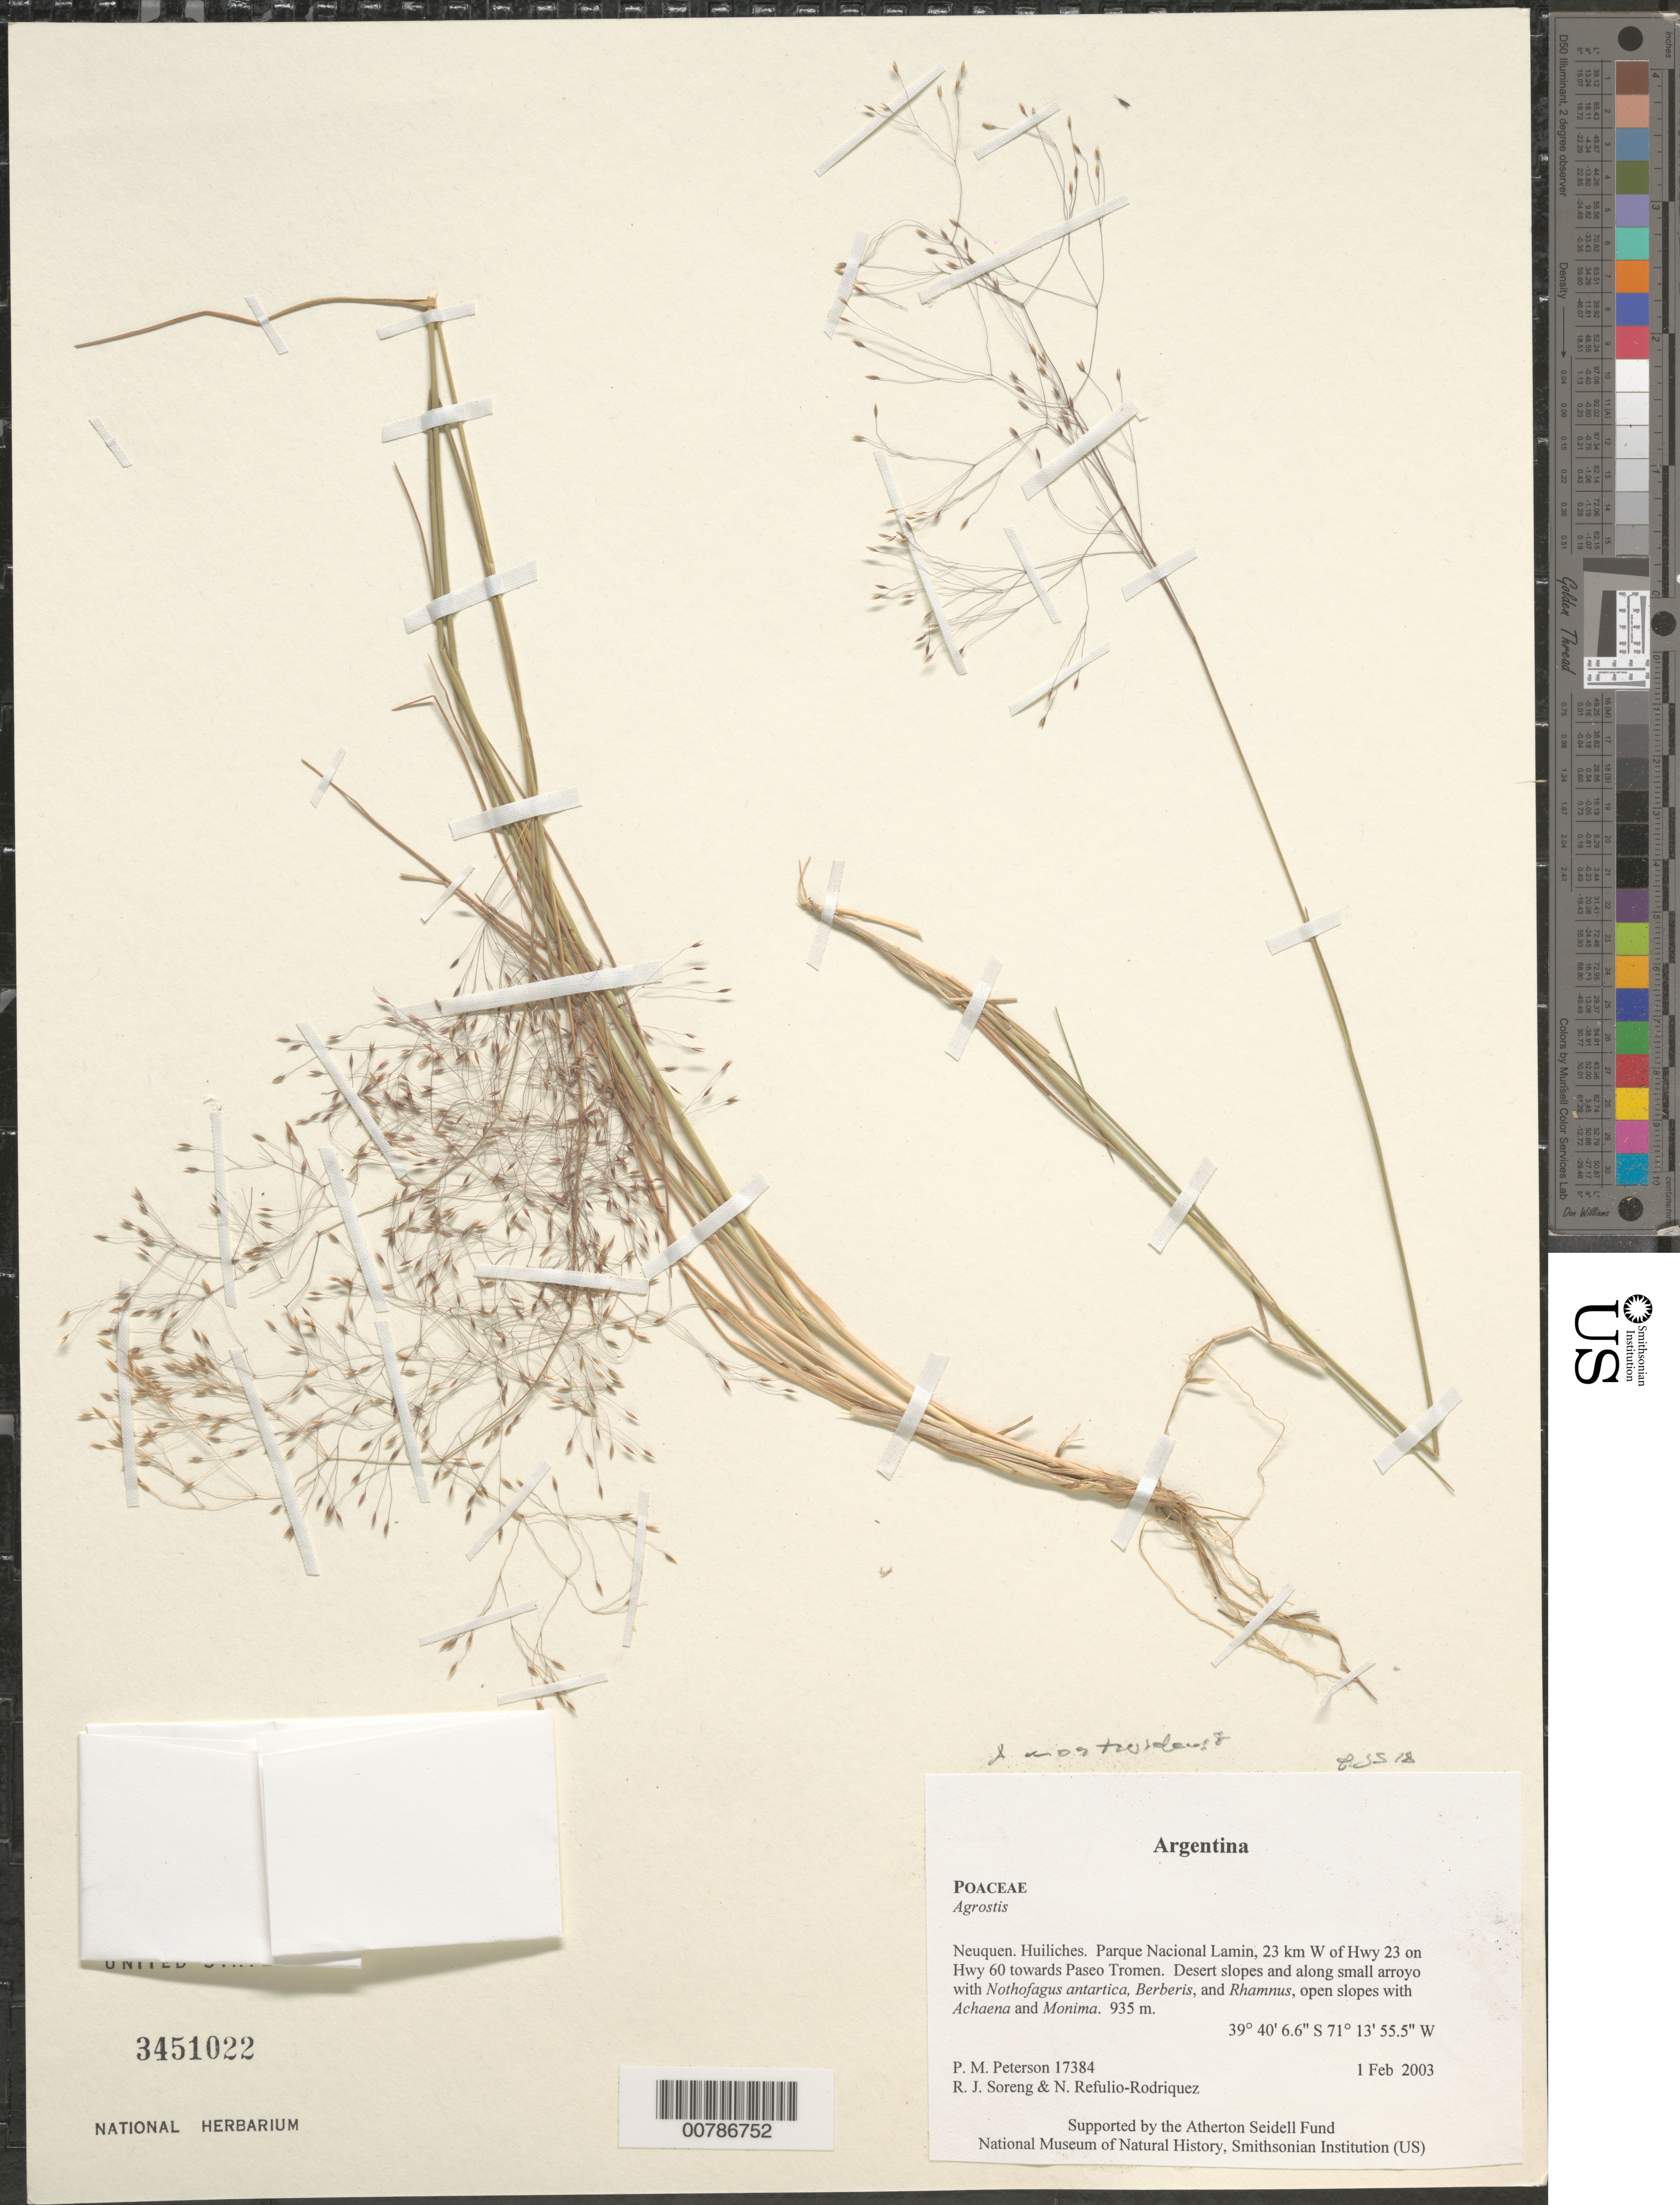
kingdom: Plantae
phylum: Tracheophyta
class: Liliopsida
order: Poales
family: Poaceae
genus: Agrostis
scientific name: Agrostis montevidensis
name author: A. Spreng. ex Nees in Mart.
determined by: Soreng, Robert J., Research Associate (BOT), Smithsonian Institution - National Museum of Natural History (UNITED STATES)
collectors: P. M. Peterson, R. J. Soreng & N. Refulio-Rodríguez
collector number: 17384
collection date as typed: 01 Feb 2003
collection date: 2003-02-01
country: Argentina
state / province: Neuquen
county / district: Huiliches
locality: Parque Nacional Lamin, 23 km W of Hwy 23 on Hwy 60 towards Paseo Tromen. Desert slopes and along small arroyo with Nothofagus antartica, Berberis, and Rhamnus, open slopes with Achaena and Monima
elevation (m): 935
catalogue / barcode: US 3451022